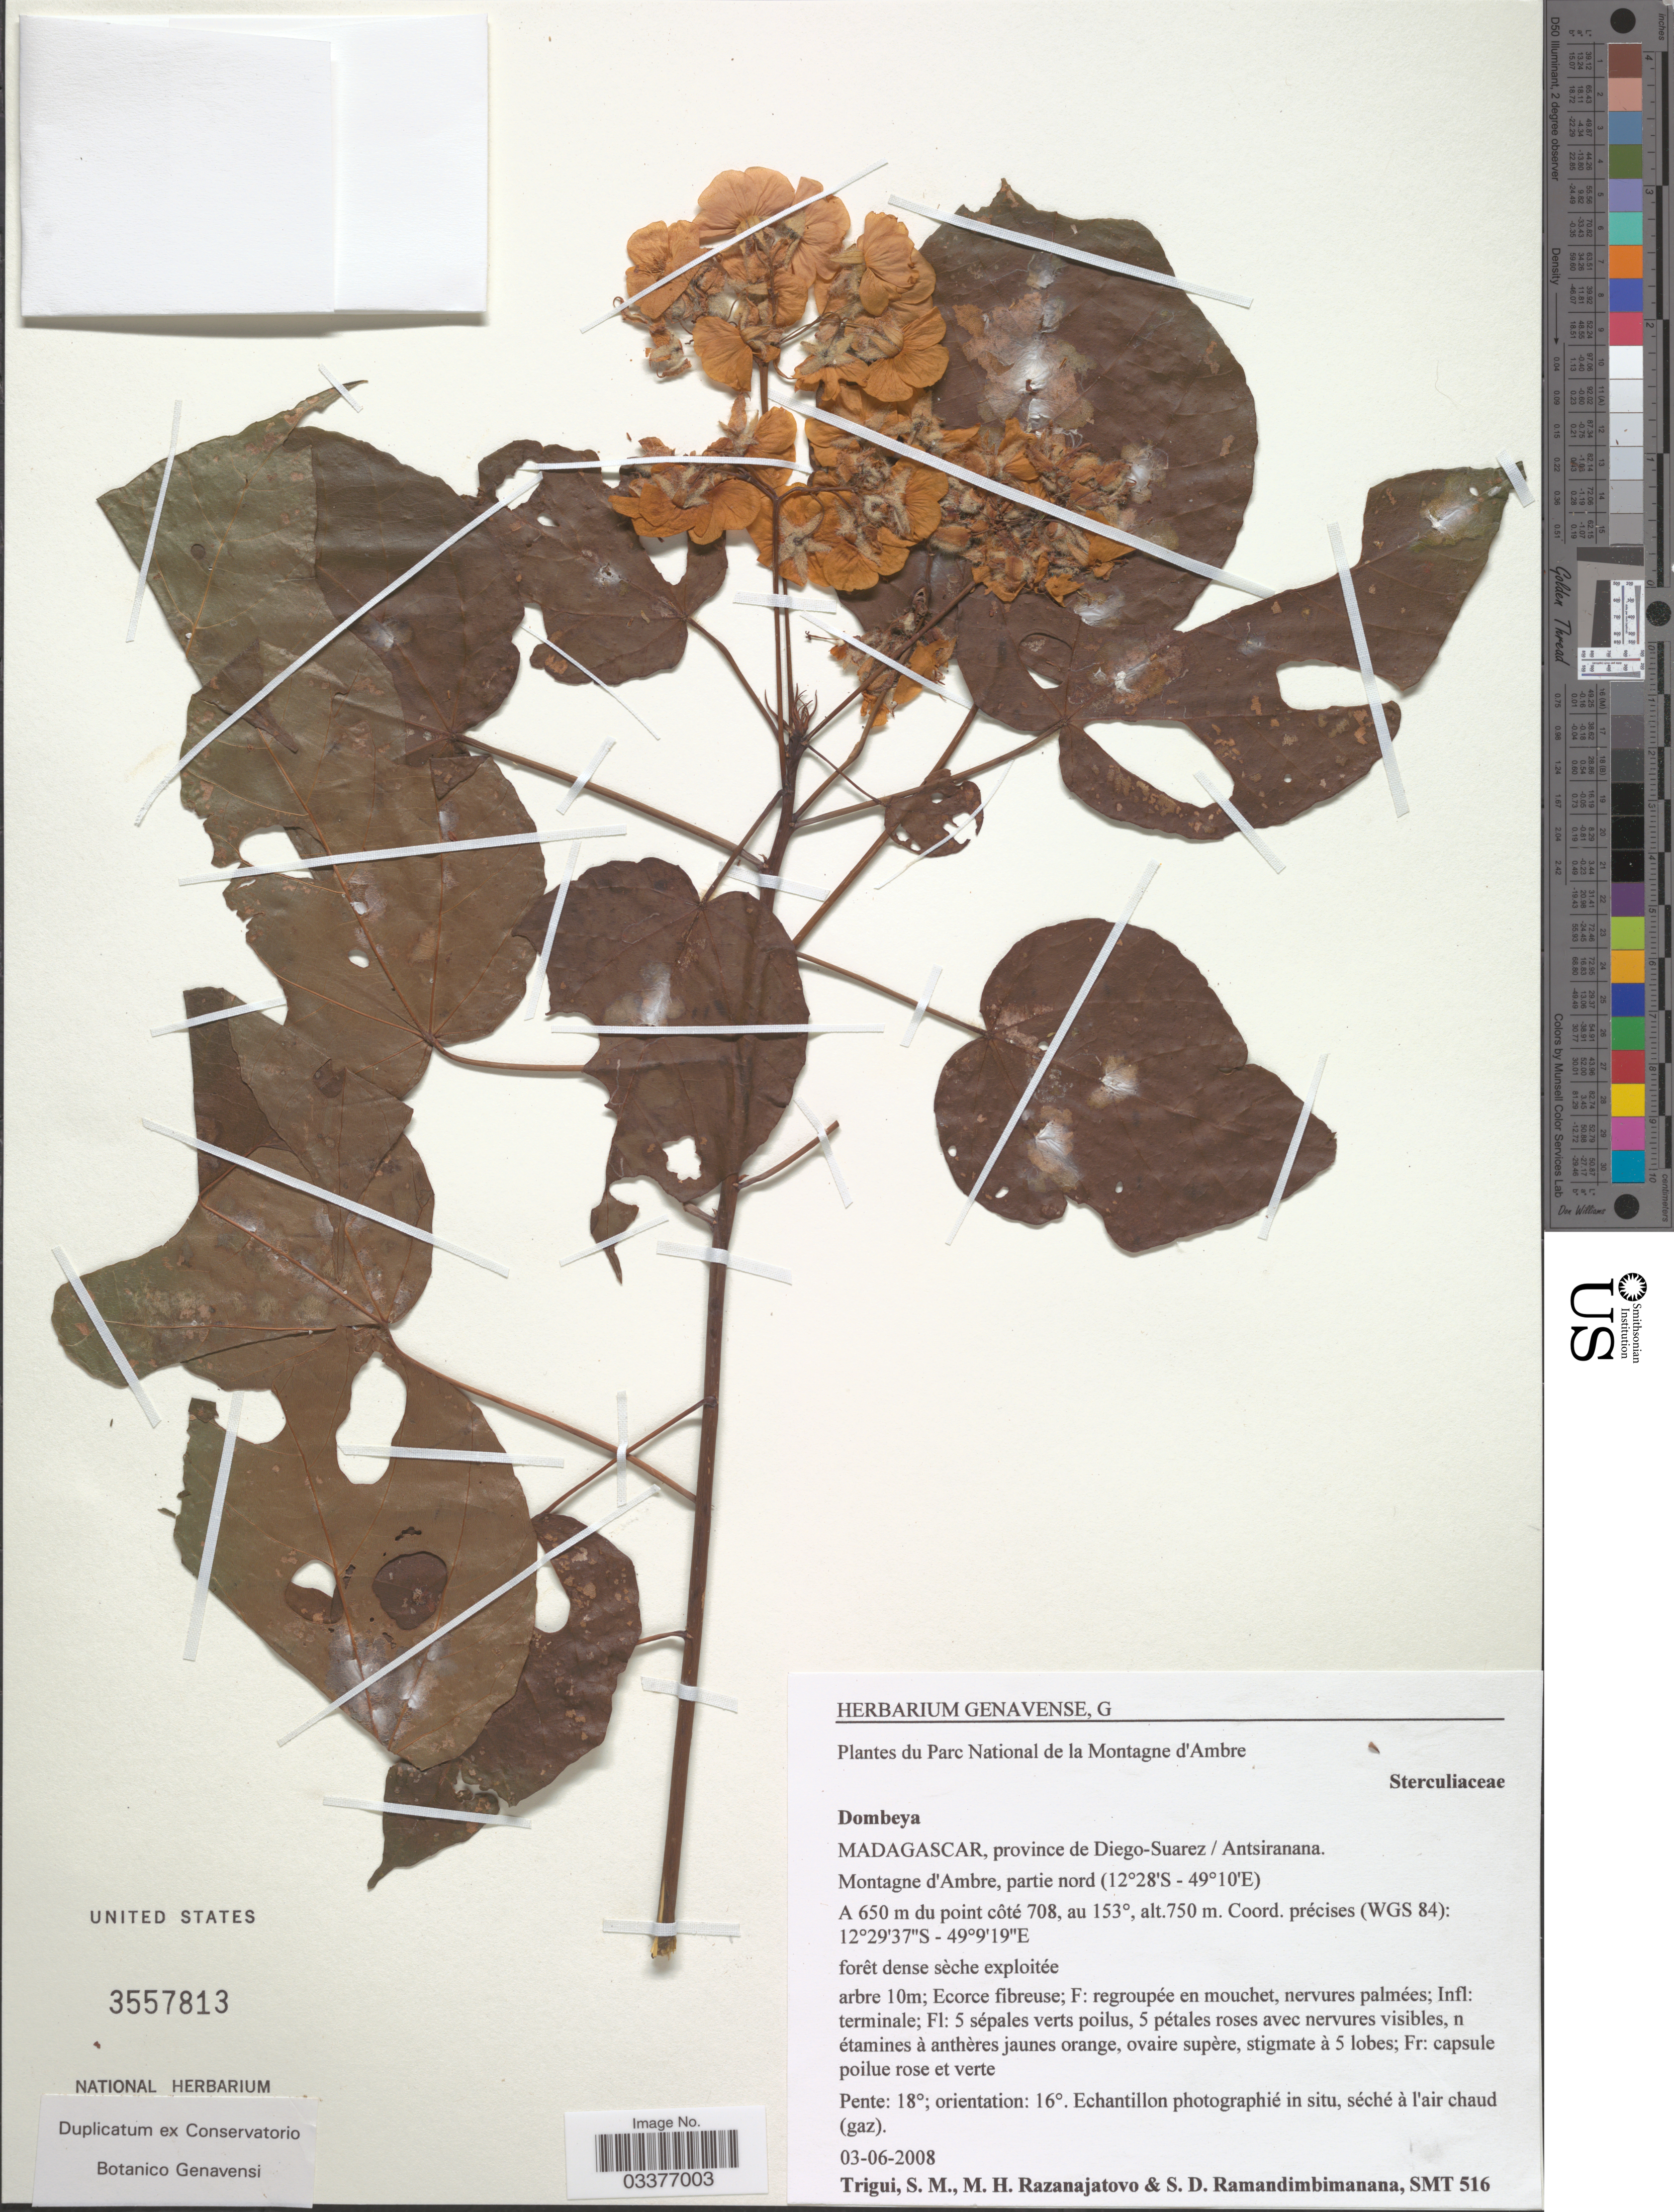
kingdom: Plantae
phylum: Tracheophyta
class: Magnoliopsida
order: Malvales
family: Malvaceae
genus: Dombeya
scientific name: Dombeya sp.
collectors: S. Trigui, M. Razanajatovo & S. Ramandimbimanana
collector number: SMT 516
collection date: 2008-06-03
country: Madagascar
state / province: Diana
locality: Province de Diego-Suarez, Montagne d'Ambre, partie nord. A 650 m du point côté 708, au 153°.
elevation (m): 750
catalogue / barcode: US 3557813